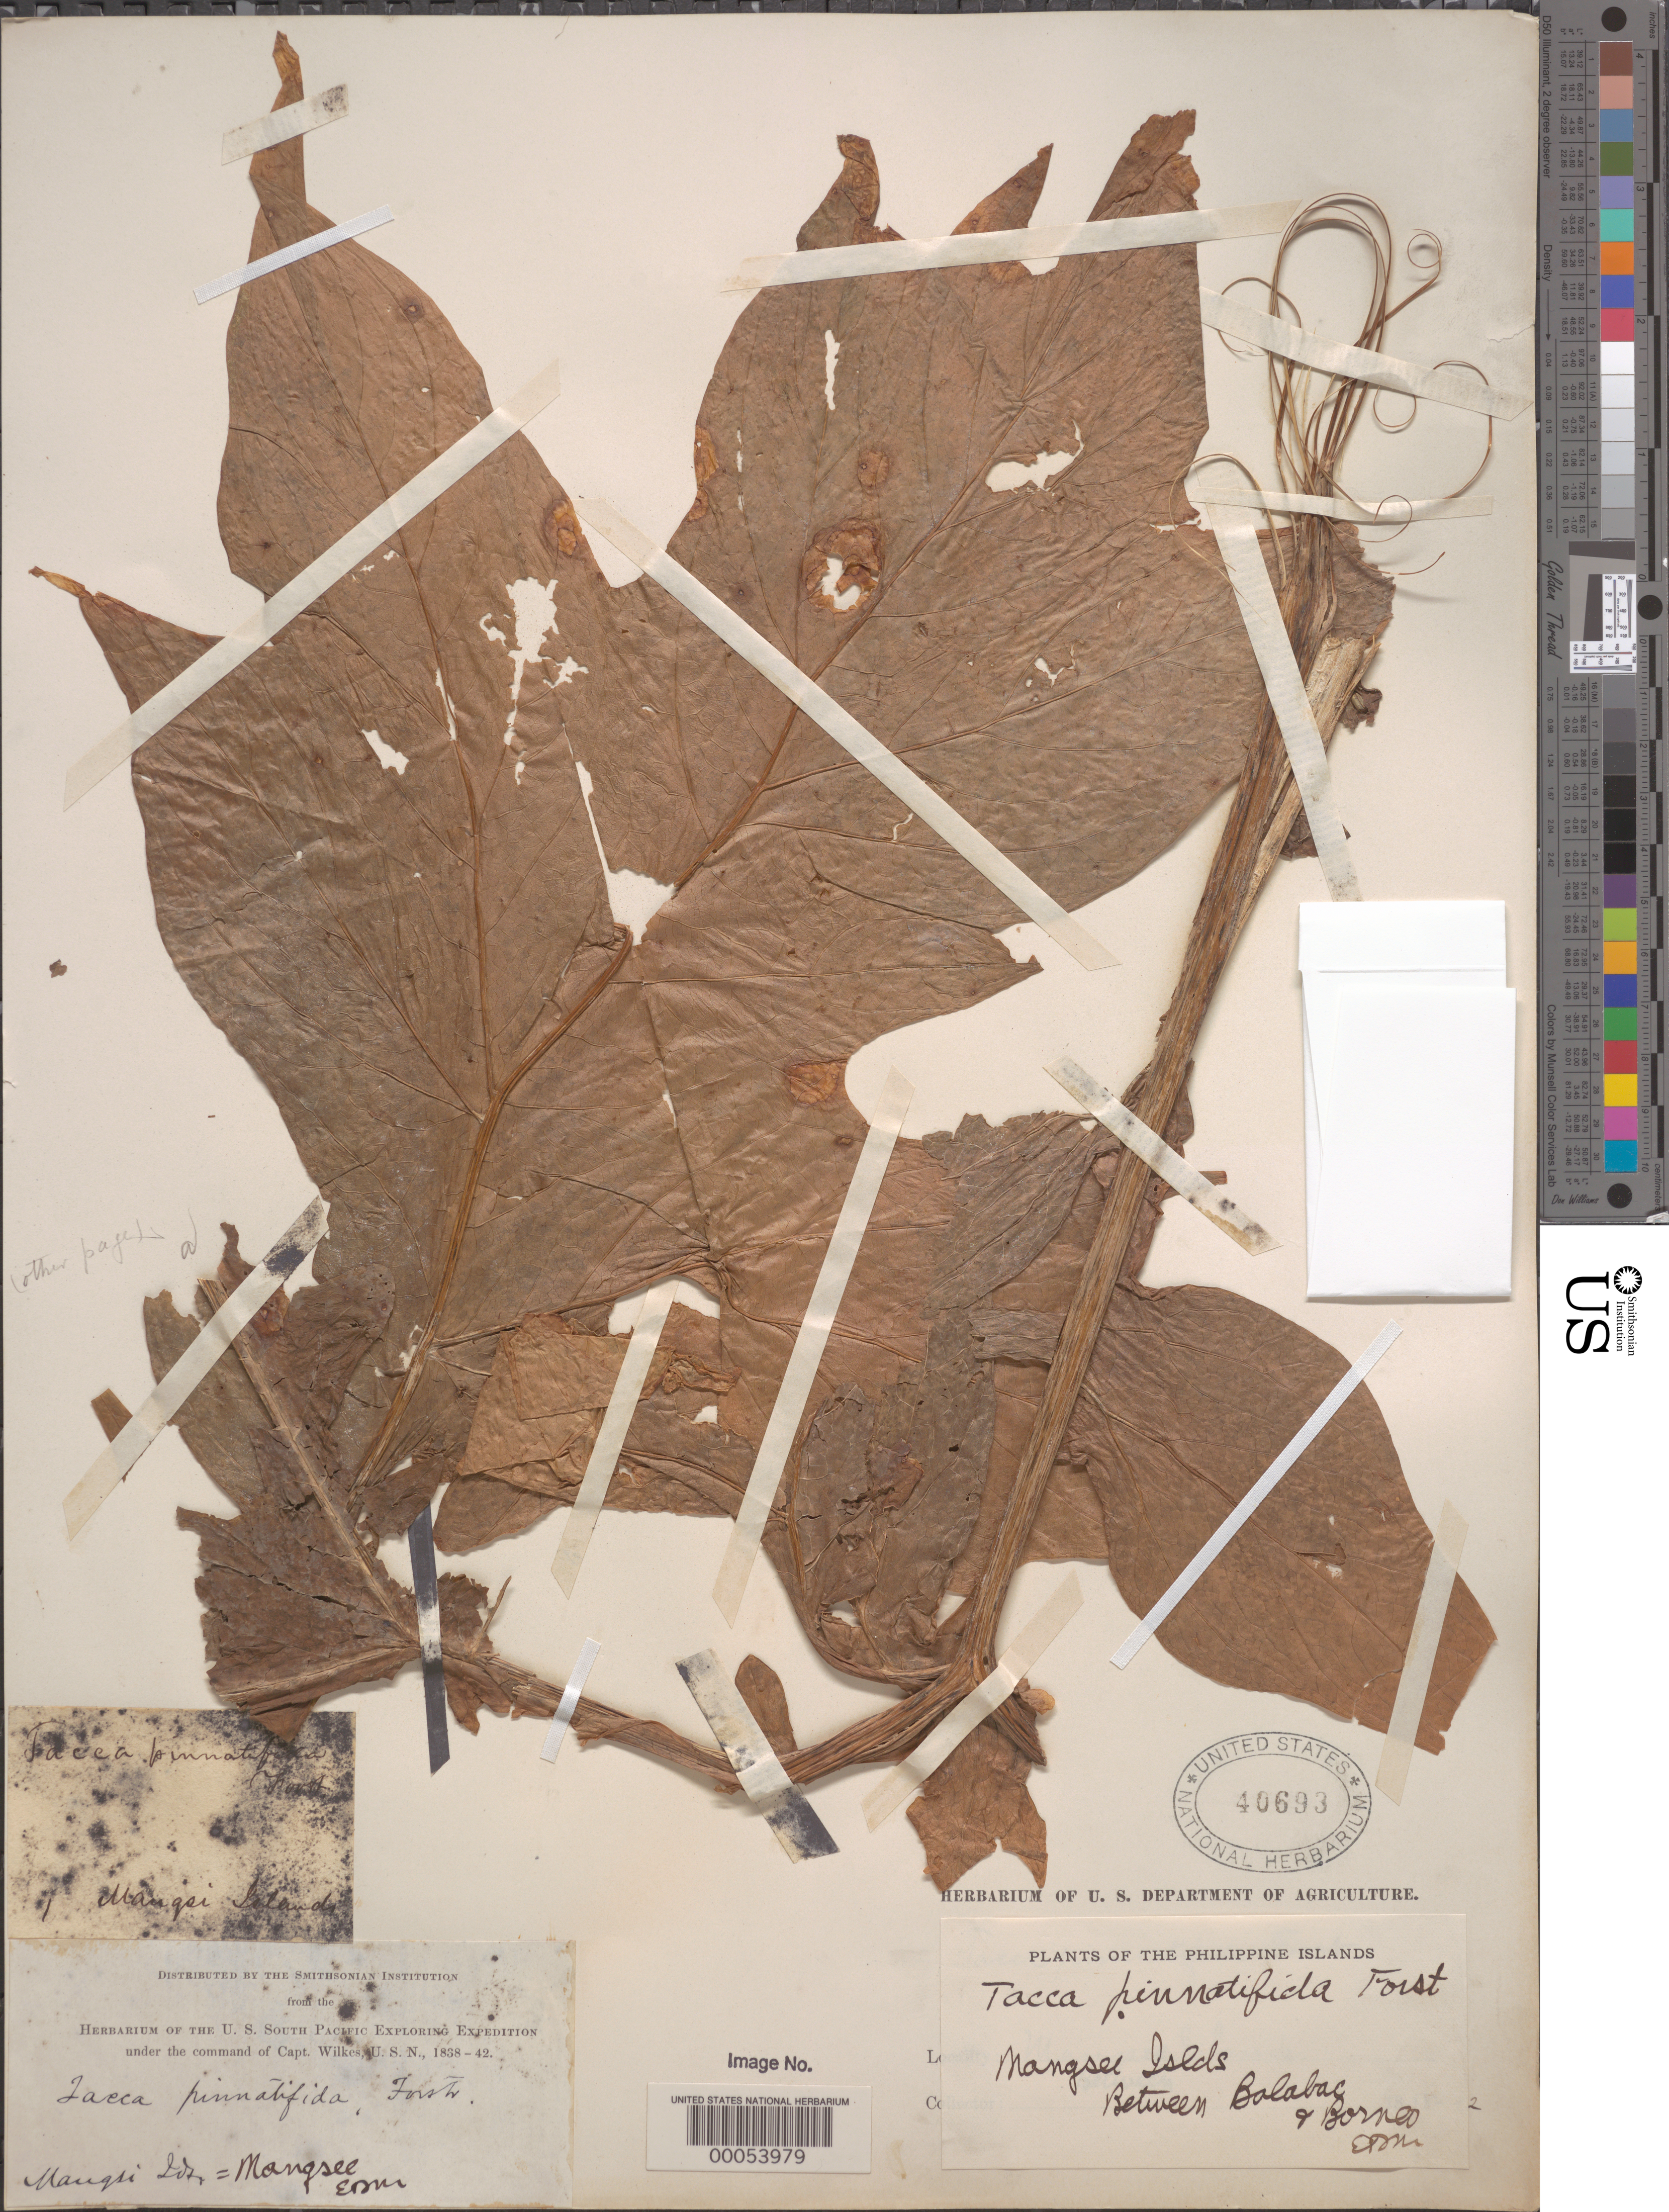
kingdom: Plantae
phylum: Tracheophyta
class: Liliopsida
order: Dioscoreales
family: Dioscoreaceae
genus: Tacca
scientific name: Tacca leontopetaloides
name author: (L.) Kuntze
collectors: Wilkes Explor. Exped.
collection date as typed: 1838 to -- --- 1842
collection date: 1838/1842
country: Philippines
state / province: Mimaropa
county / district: Palawan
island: Palawan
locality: Mangsi (=Mangsee) Islands, between Balabac and Borneo.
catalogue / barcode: US 40693